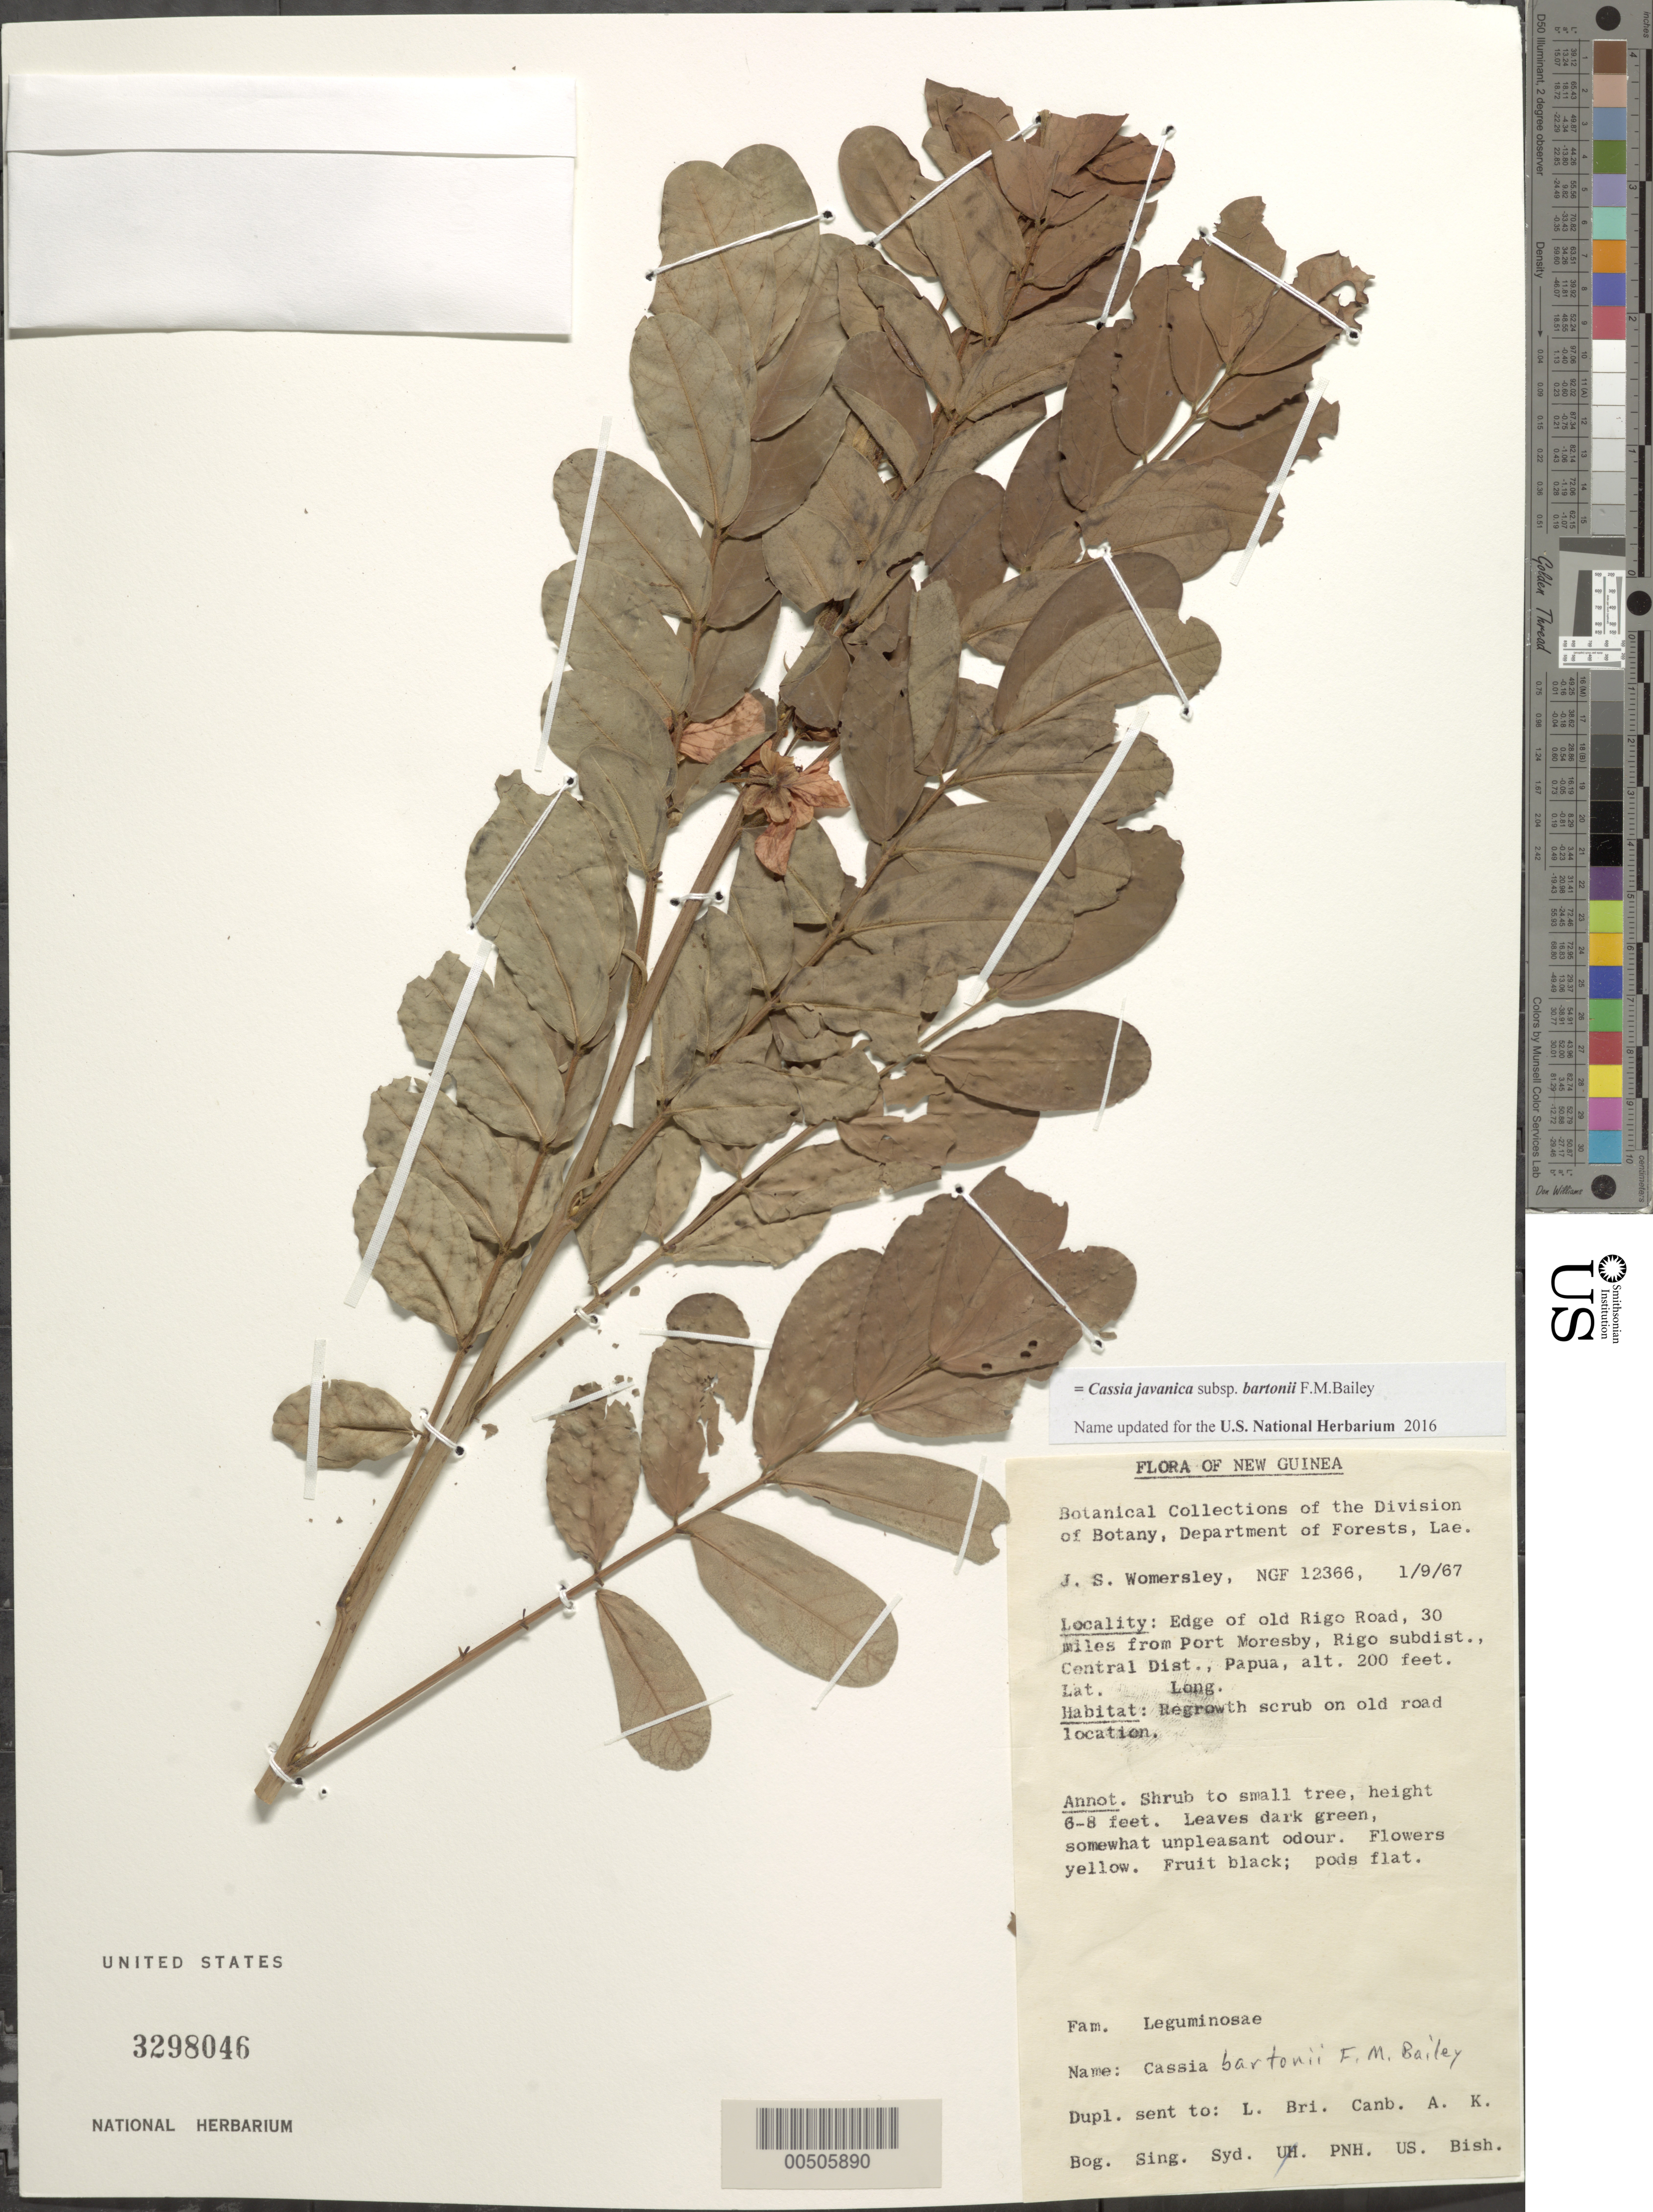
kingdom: Plantae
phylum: Tracheophyta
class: Magnoliopsida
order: Fabales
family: Fabaceae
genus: Cassia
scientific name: Cassia javanica subsp. bartonii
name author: (Bailey) K. Larsen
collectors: J. S. Womersley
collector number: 12366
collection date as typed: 01 Sep 1967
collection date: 1967-09-01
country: Papua New Guinea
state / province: Central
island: New Guinea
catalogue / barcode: US 3298046